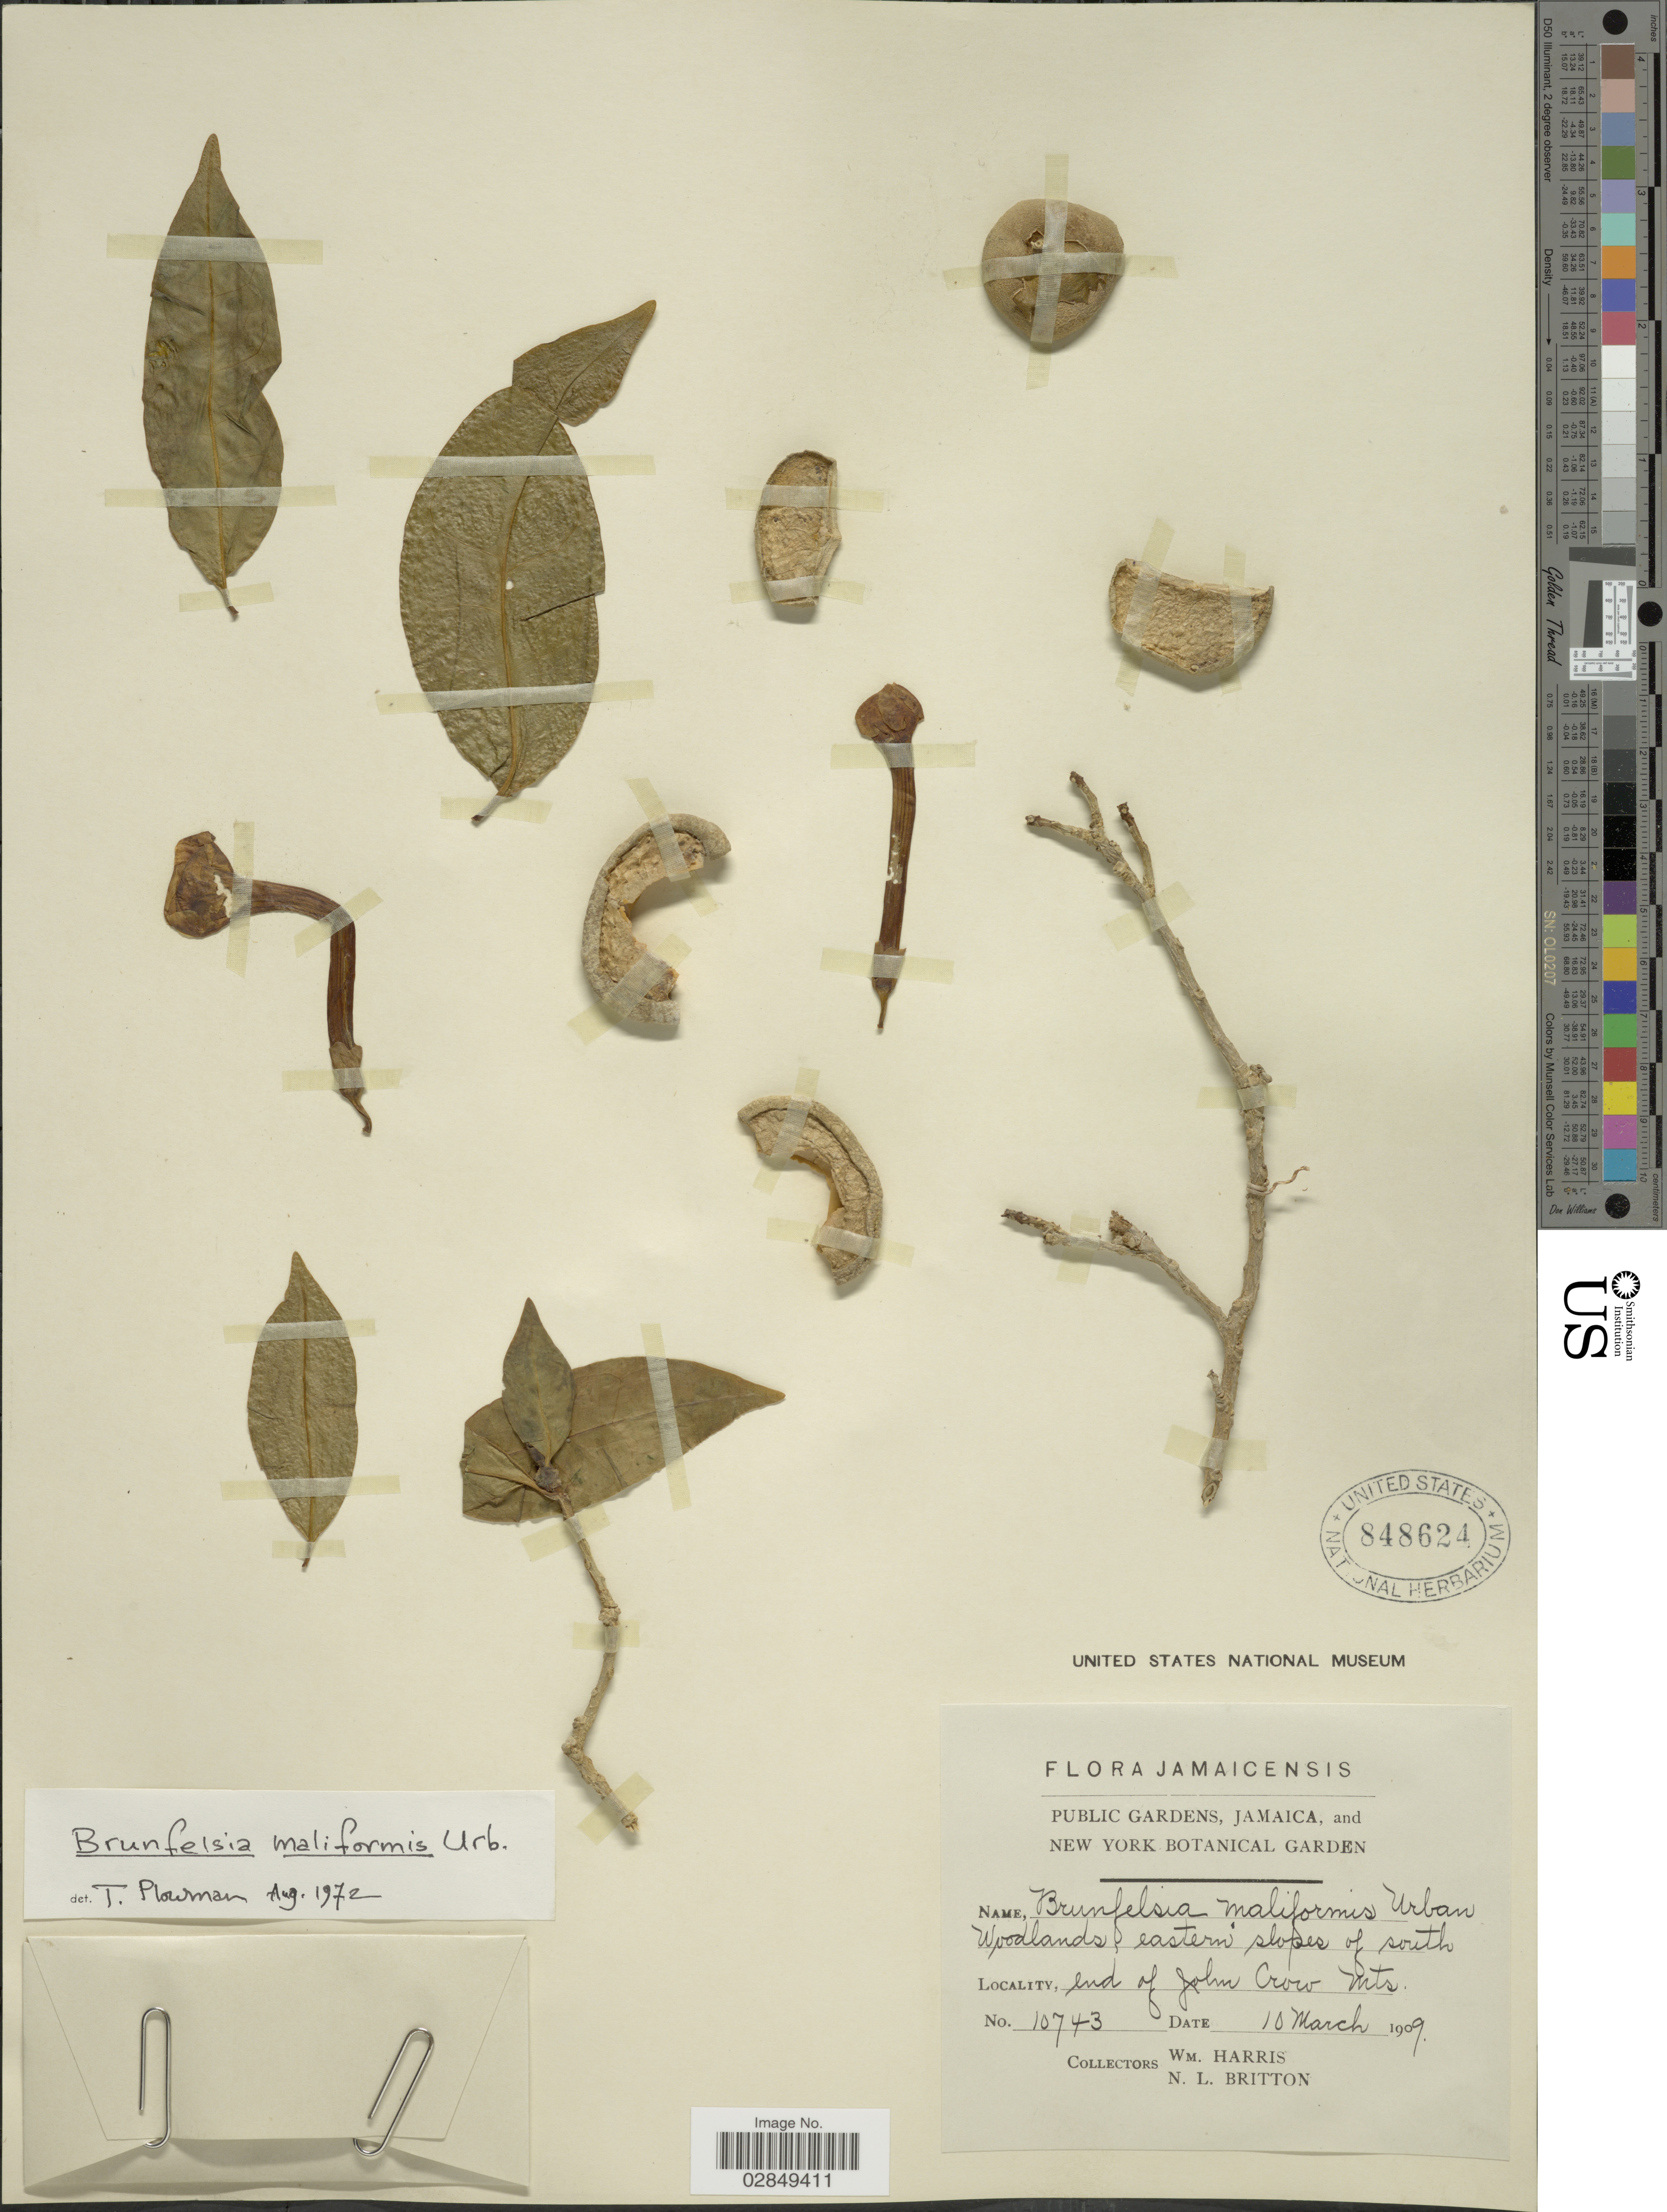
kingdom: Plantae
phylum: Tracheophyta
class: Magnoliopsida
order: Solanales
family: Solanaceae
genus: Brunfelsia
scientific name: Brunfelsia maliformis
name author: Urb.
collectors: W. H. Harris & N. Britton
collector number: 10743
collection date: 1909-03-10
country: Jamaica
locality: Woodlands, eastern slopes of south end of John Crow Mts.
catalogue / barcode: US 848624